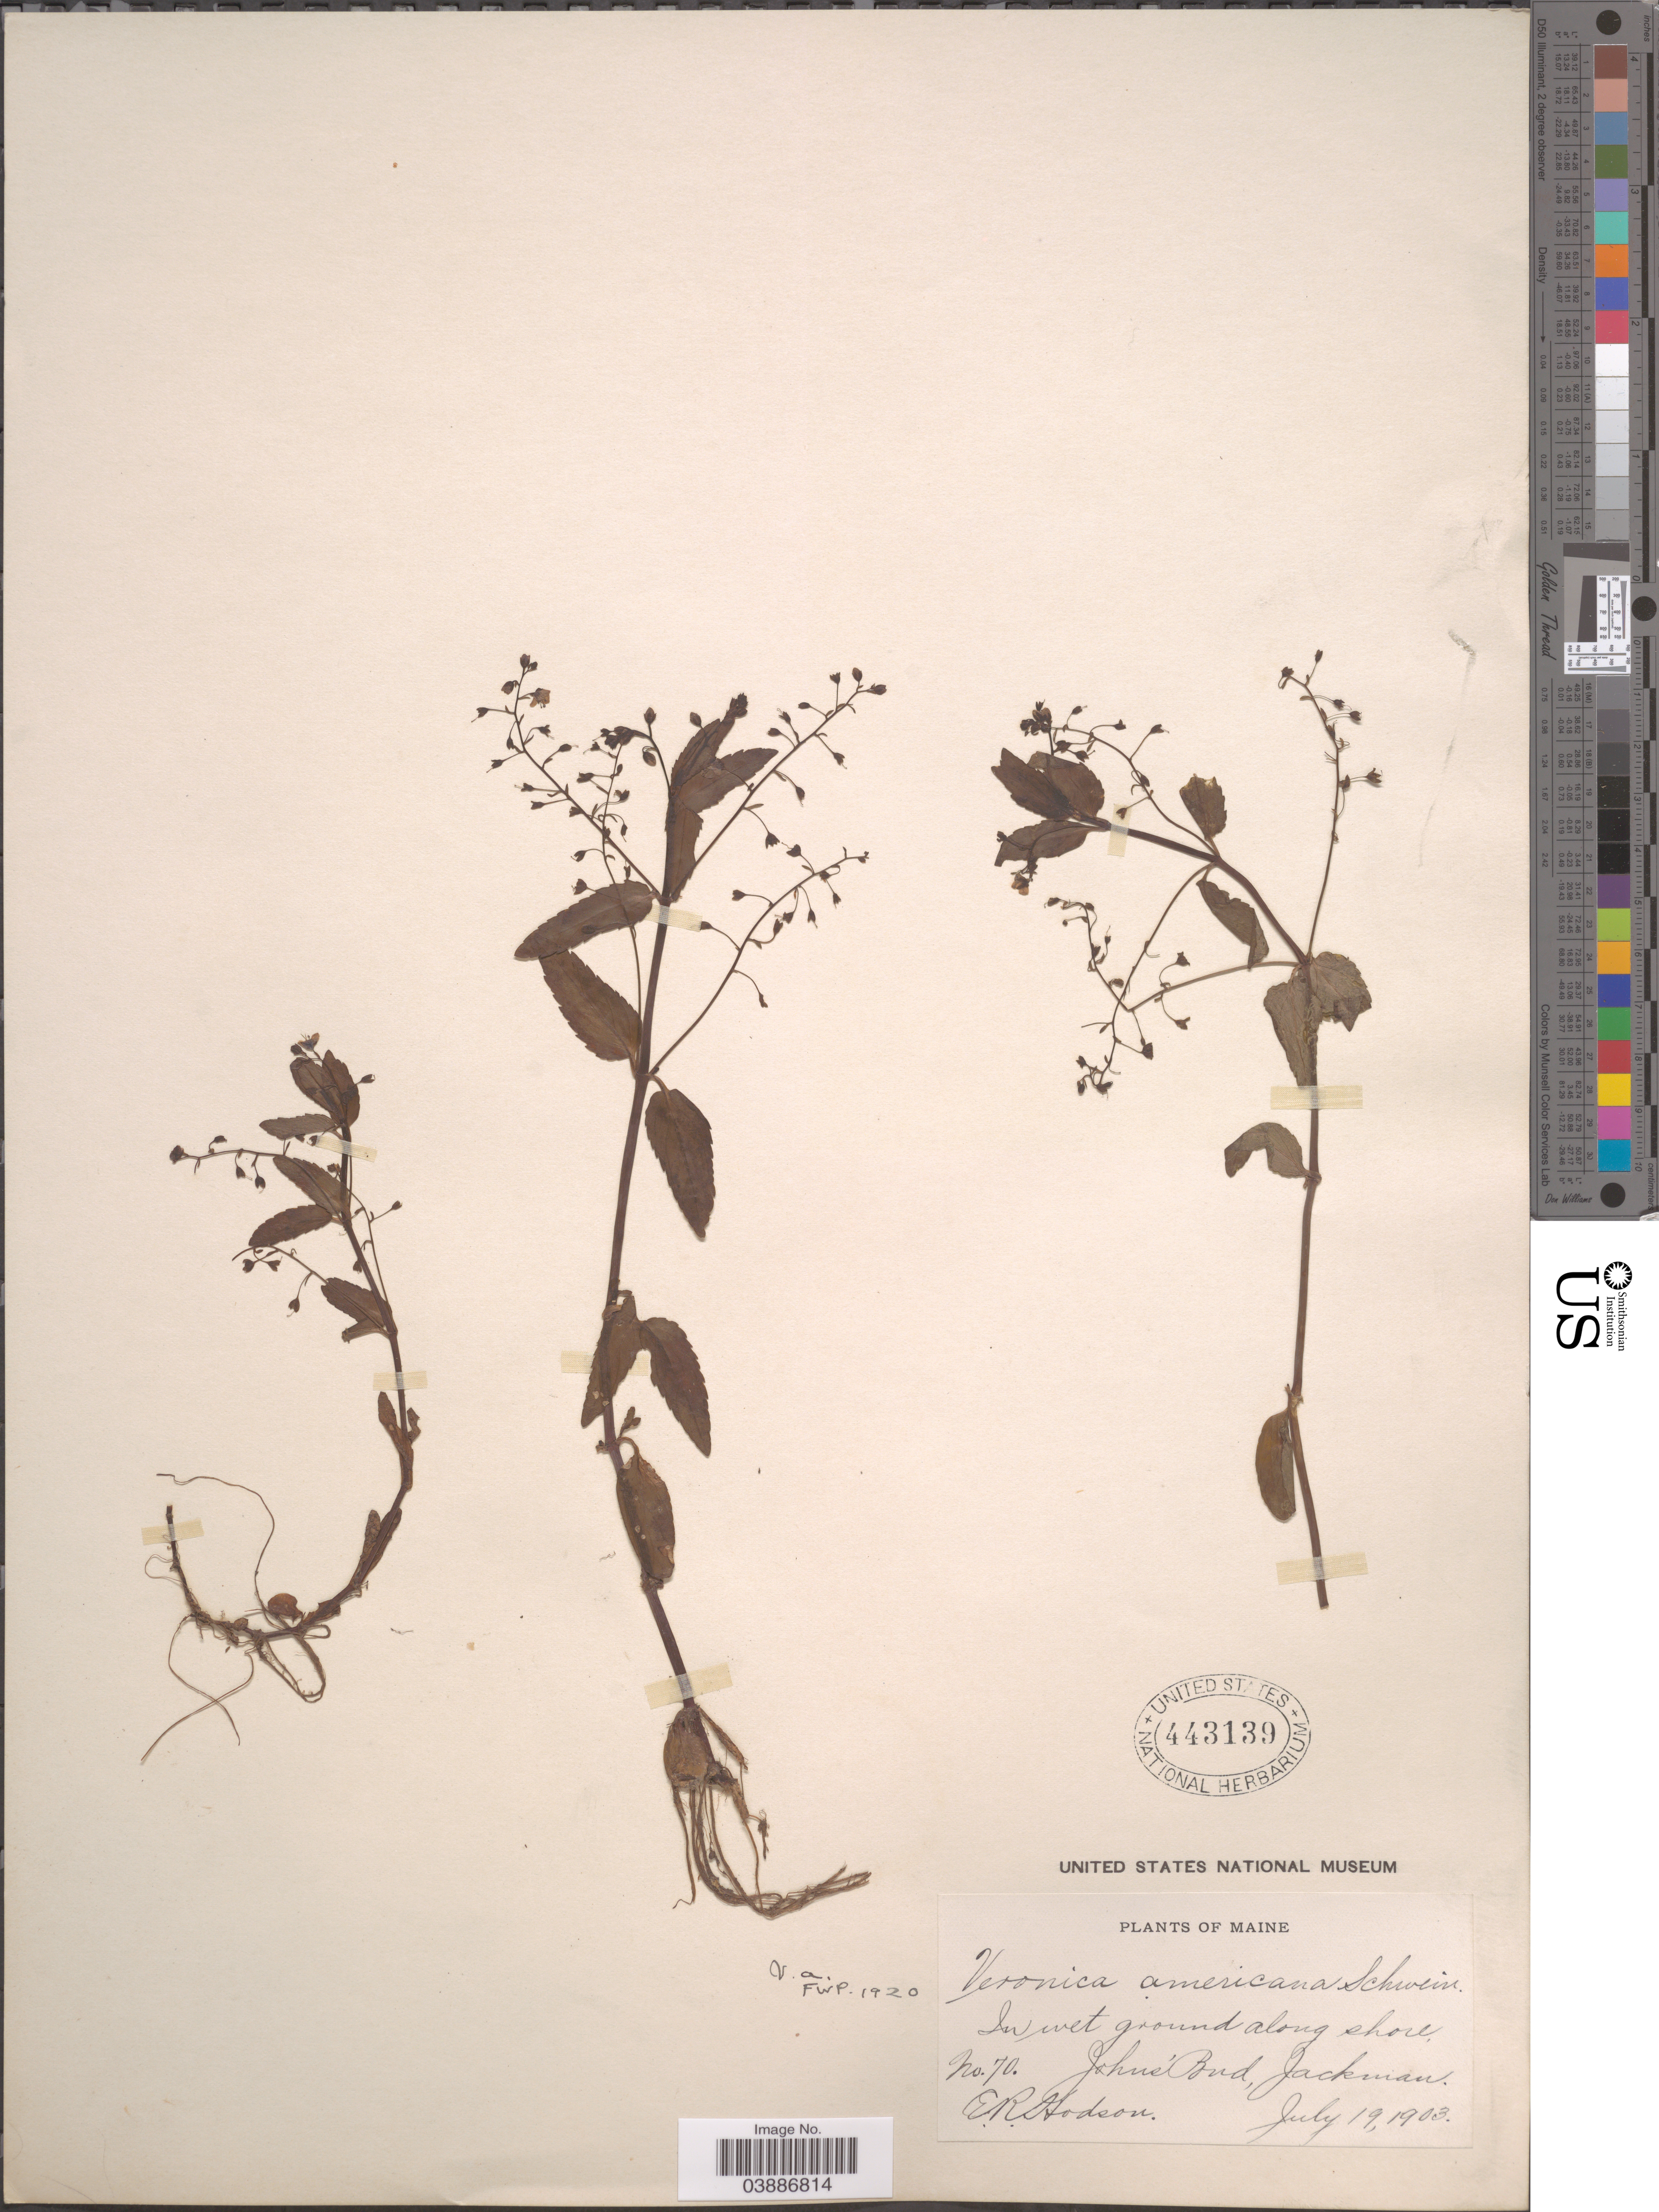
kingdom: Plantae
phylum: Tracheophyta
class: Magnoliopsida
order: Lamiales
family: Plantaginaceae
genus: Veronica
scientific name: Veronica americana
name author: Schwein. ex Benth.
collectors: E. Hodson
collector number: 70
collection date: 1903-07-19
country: United States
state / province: Maine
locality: Along shore. Johns' Bud, Jacknian.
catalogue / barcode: US 443139